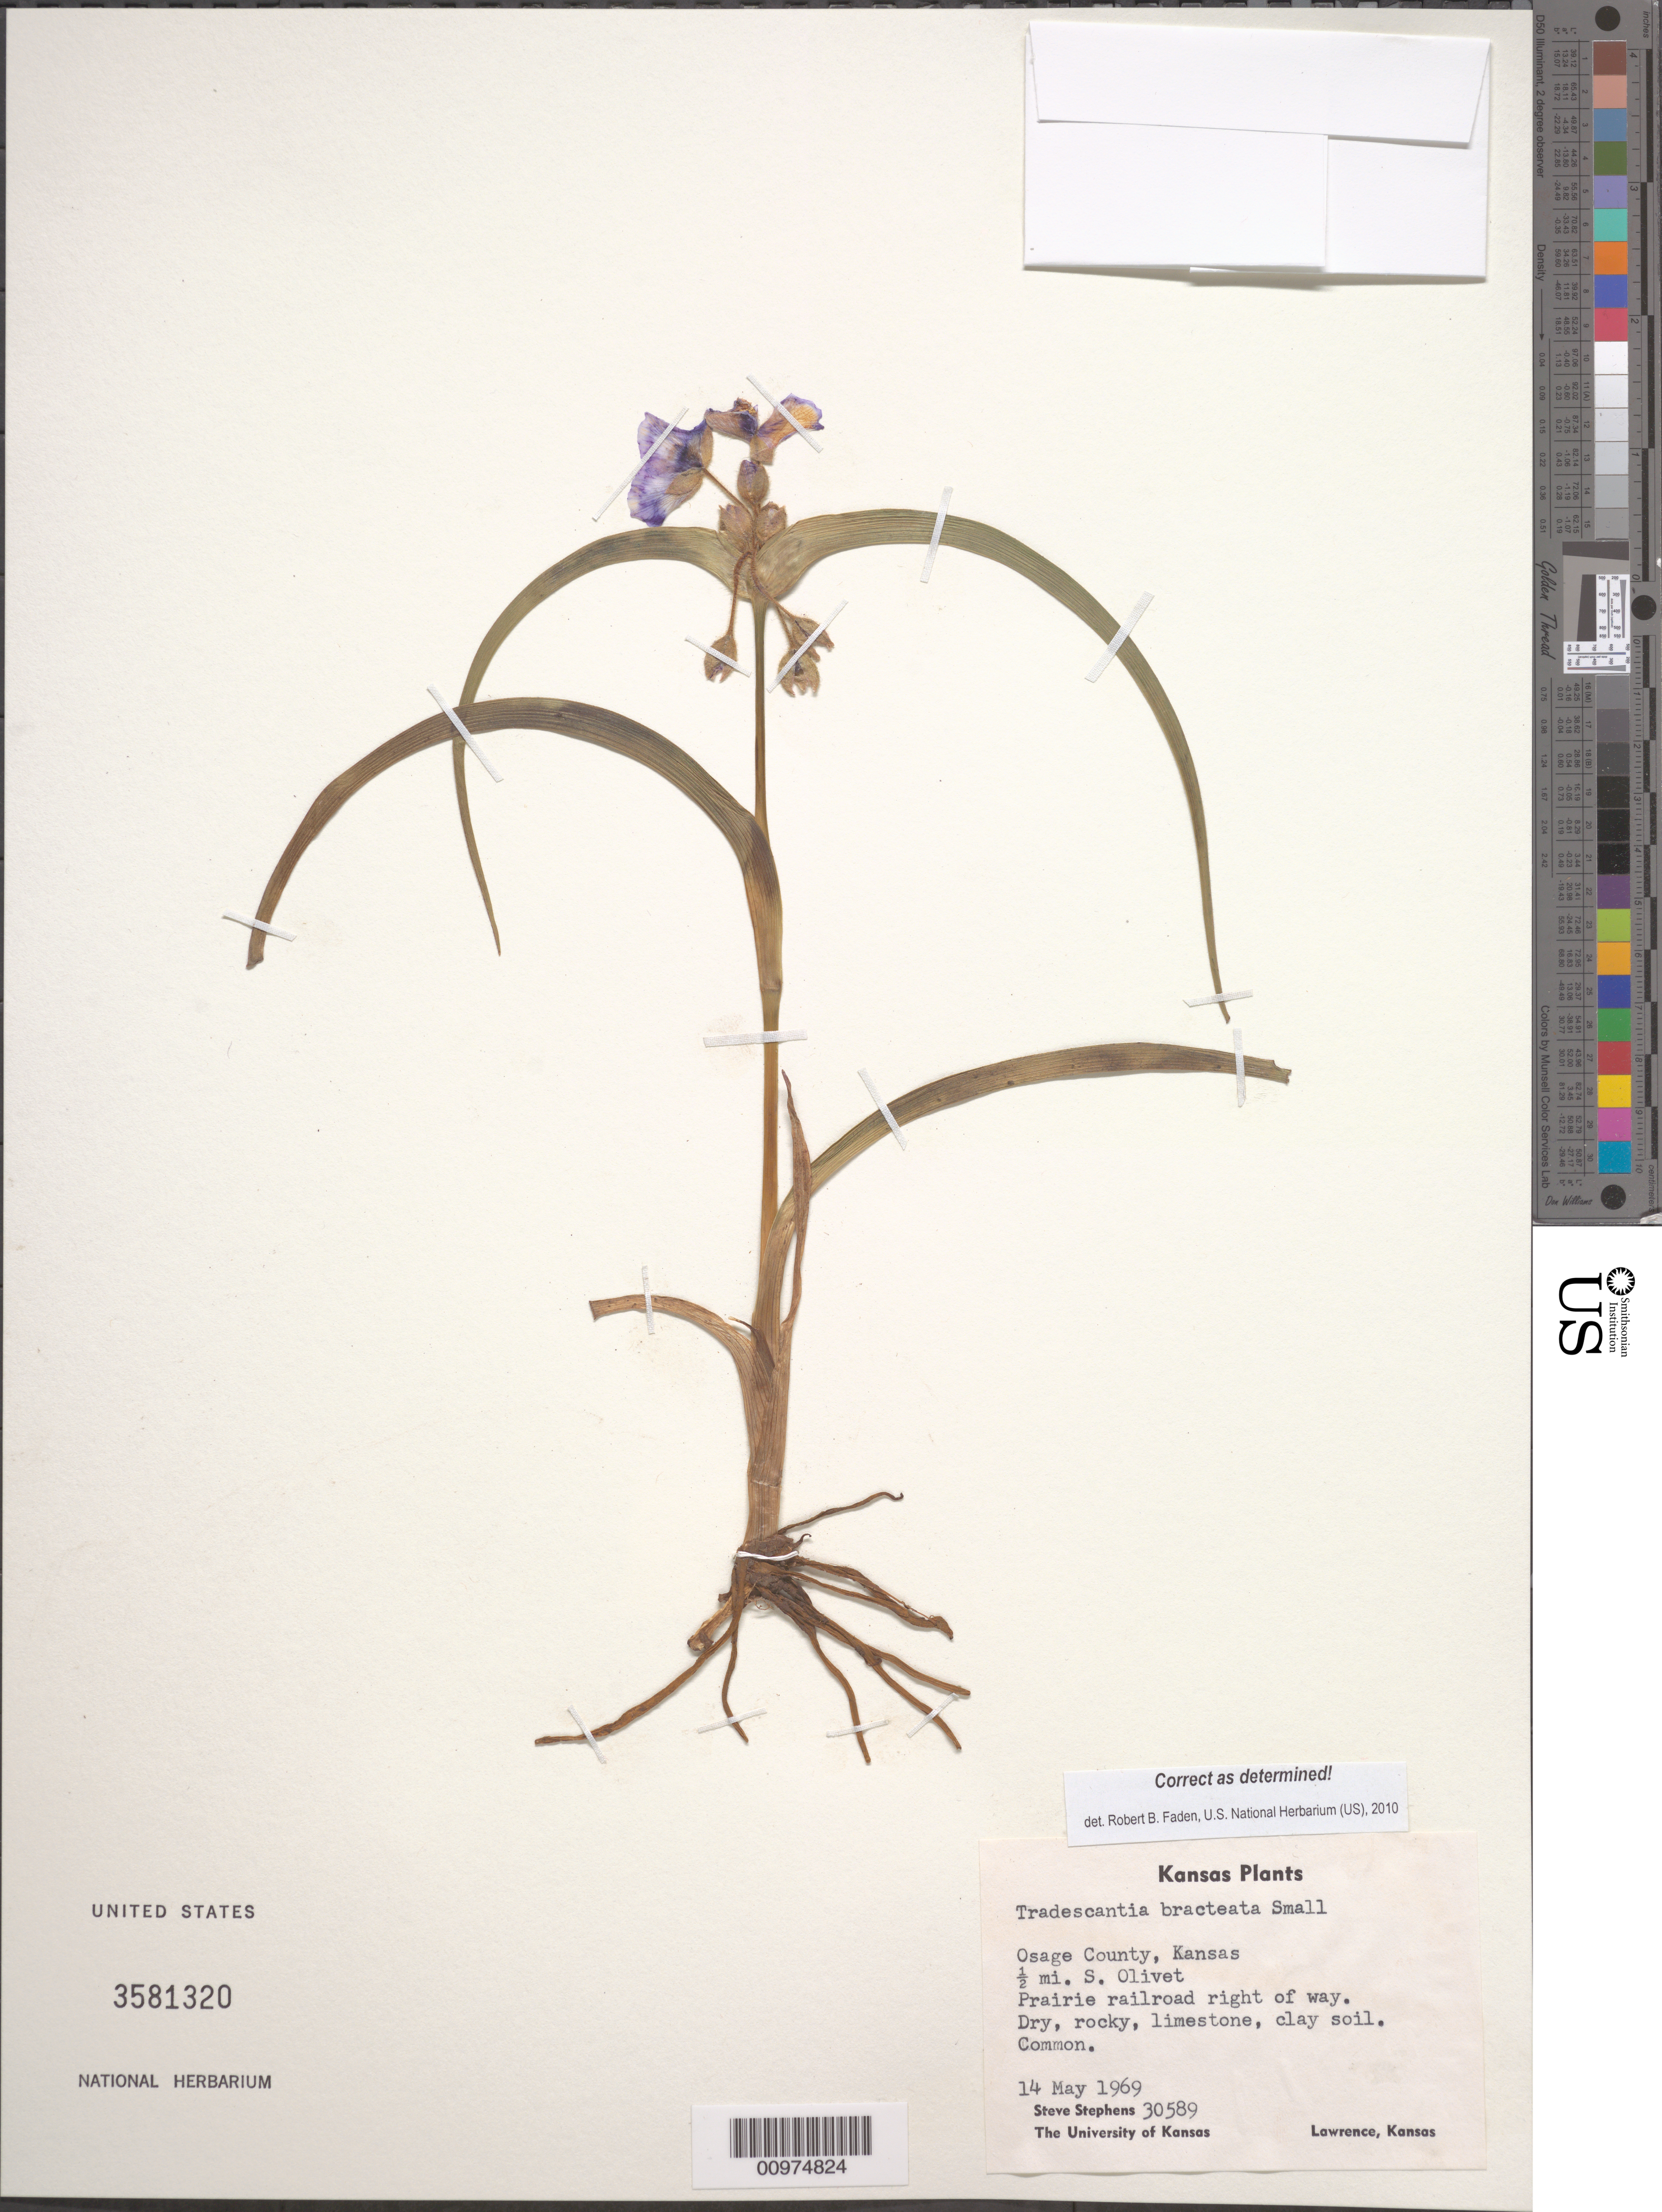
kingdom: Plantae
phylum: Tracheophyta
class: Liliopsida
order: Commelinales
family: Commelinaceae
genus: Tradescantia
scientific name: Tradescantia bracteata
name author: Small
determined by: Faden, Robert B., (US), Smithsonian Institution - National Museum of Natural History (UNITED STATES)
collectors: S. Stephens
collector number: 30589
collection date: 1969-05-14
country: United States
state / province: Kansas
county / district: Osage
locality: ½ mi. S. Olivet.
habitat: Prairie railroad right of way. Dry, rocky, limestone, clay soil.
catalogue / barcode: US 3581320